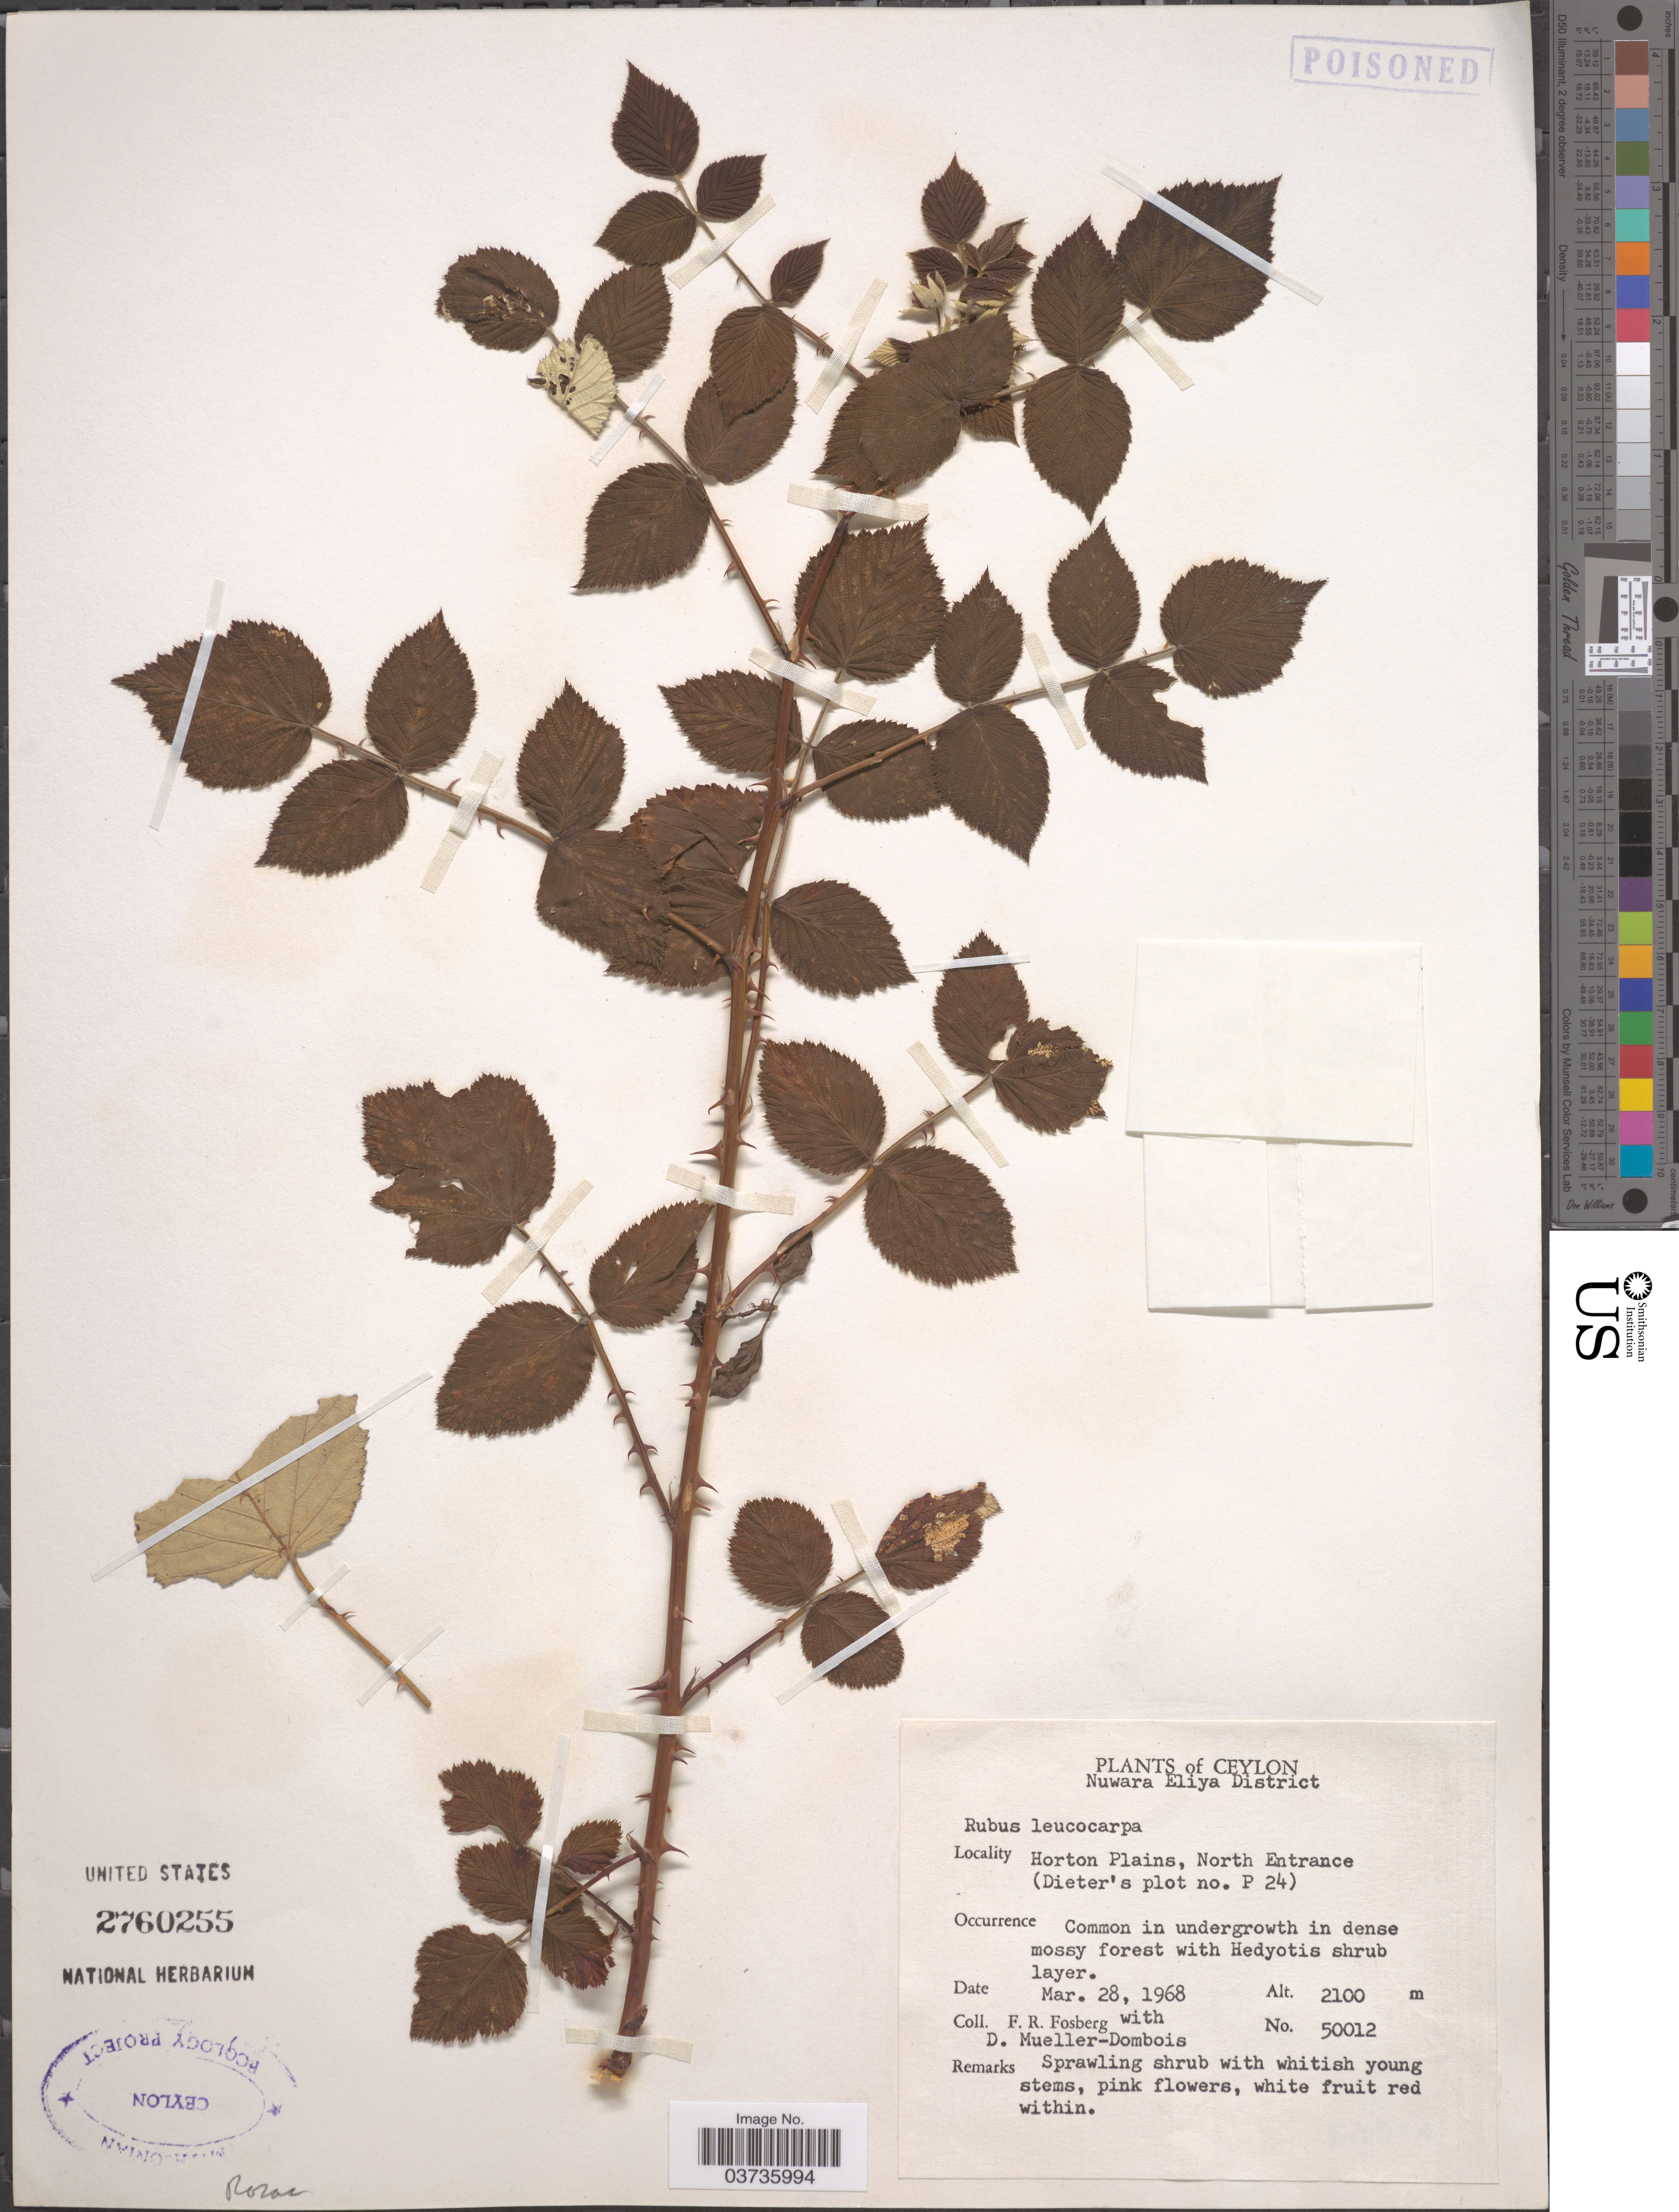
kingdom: Plantae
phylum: Tracheophyta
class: Magnoliopsida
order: Rosales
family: Rosaceae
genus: Rubus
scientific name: Rubus leucocarpus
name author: Arn.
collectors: F. R. Fosberg & D. Mueller-Dombois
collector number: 50012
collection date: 1968-03-28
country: Sri Lanka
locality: Ceylon. Nuwara Eliya District. Horton Plains, North Entrance. (Dieter's plot no. P 24).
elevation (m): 2100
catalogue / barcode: US 2760255